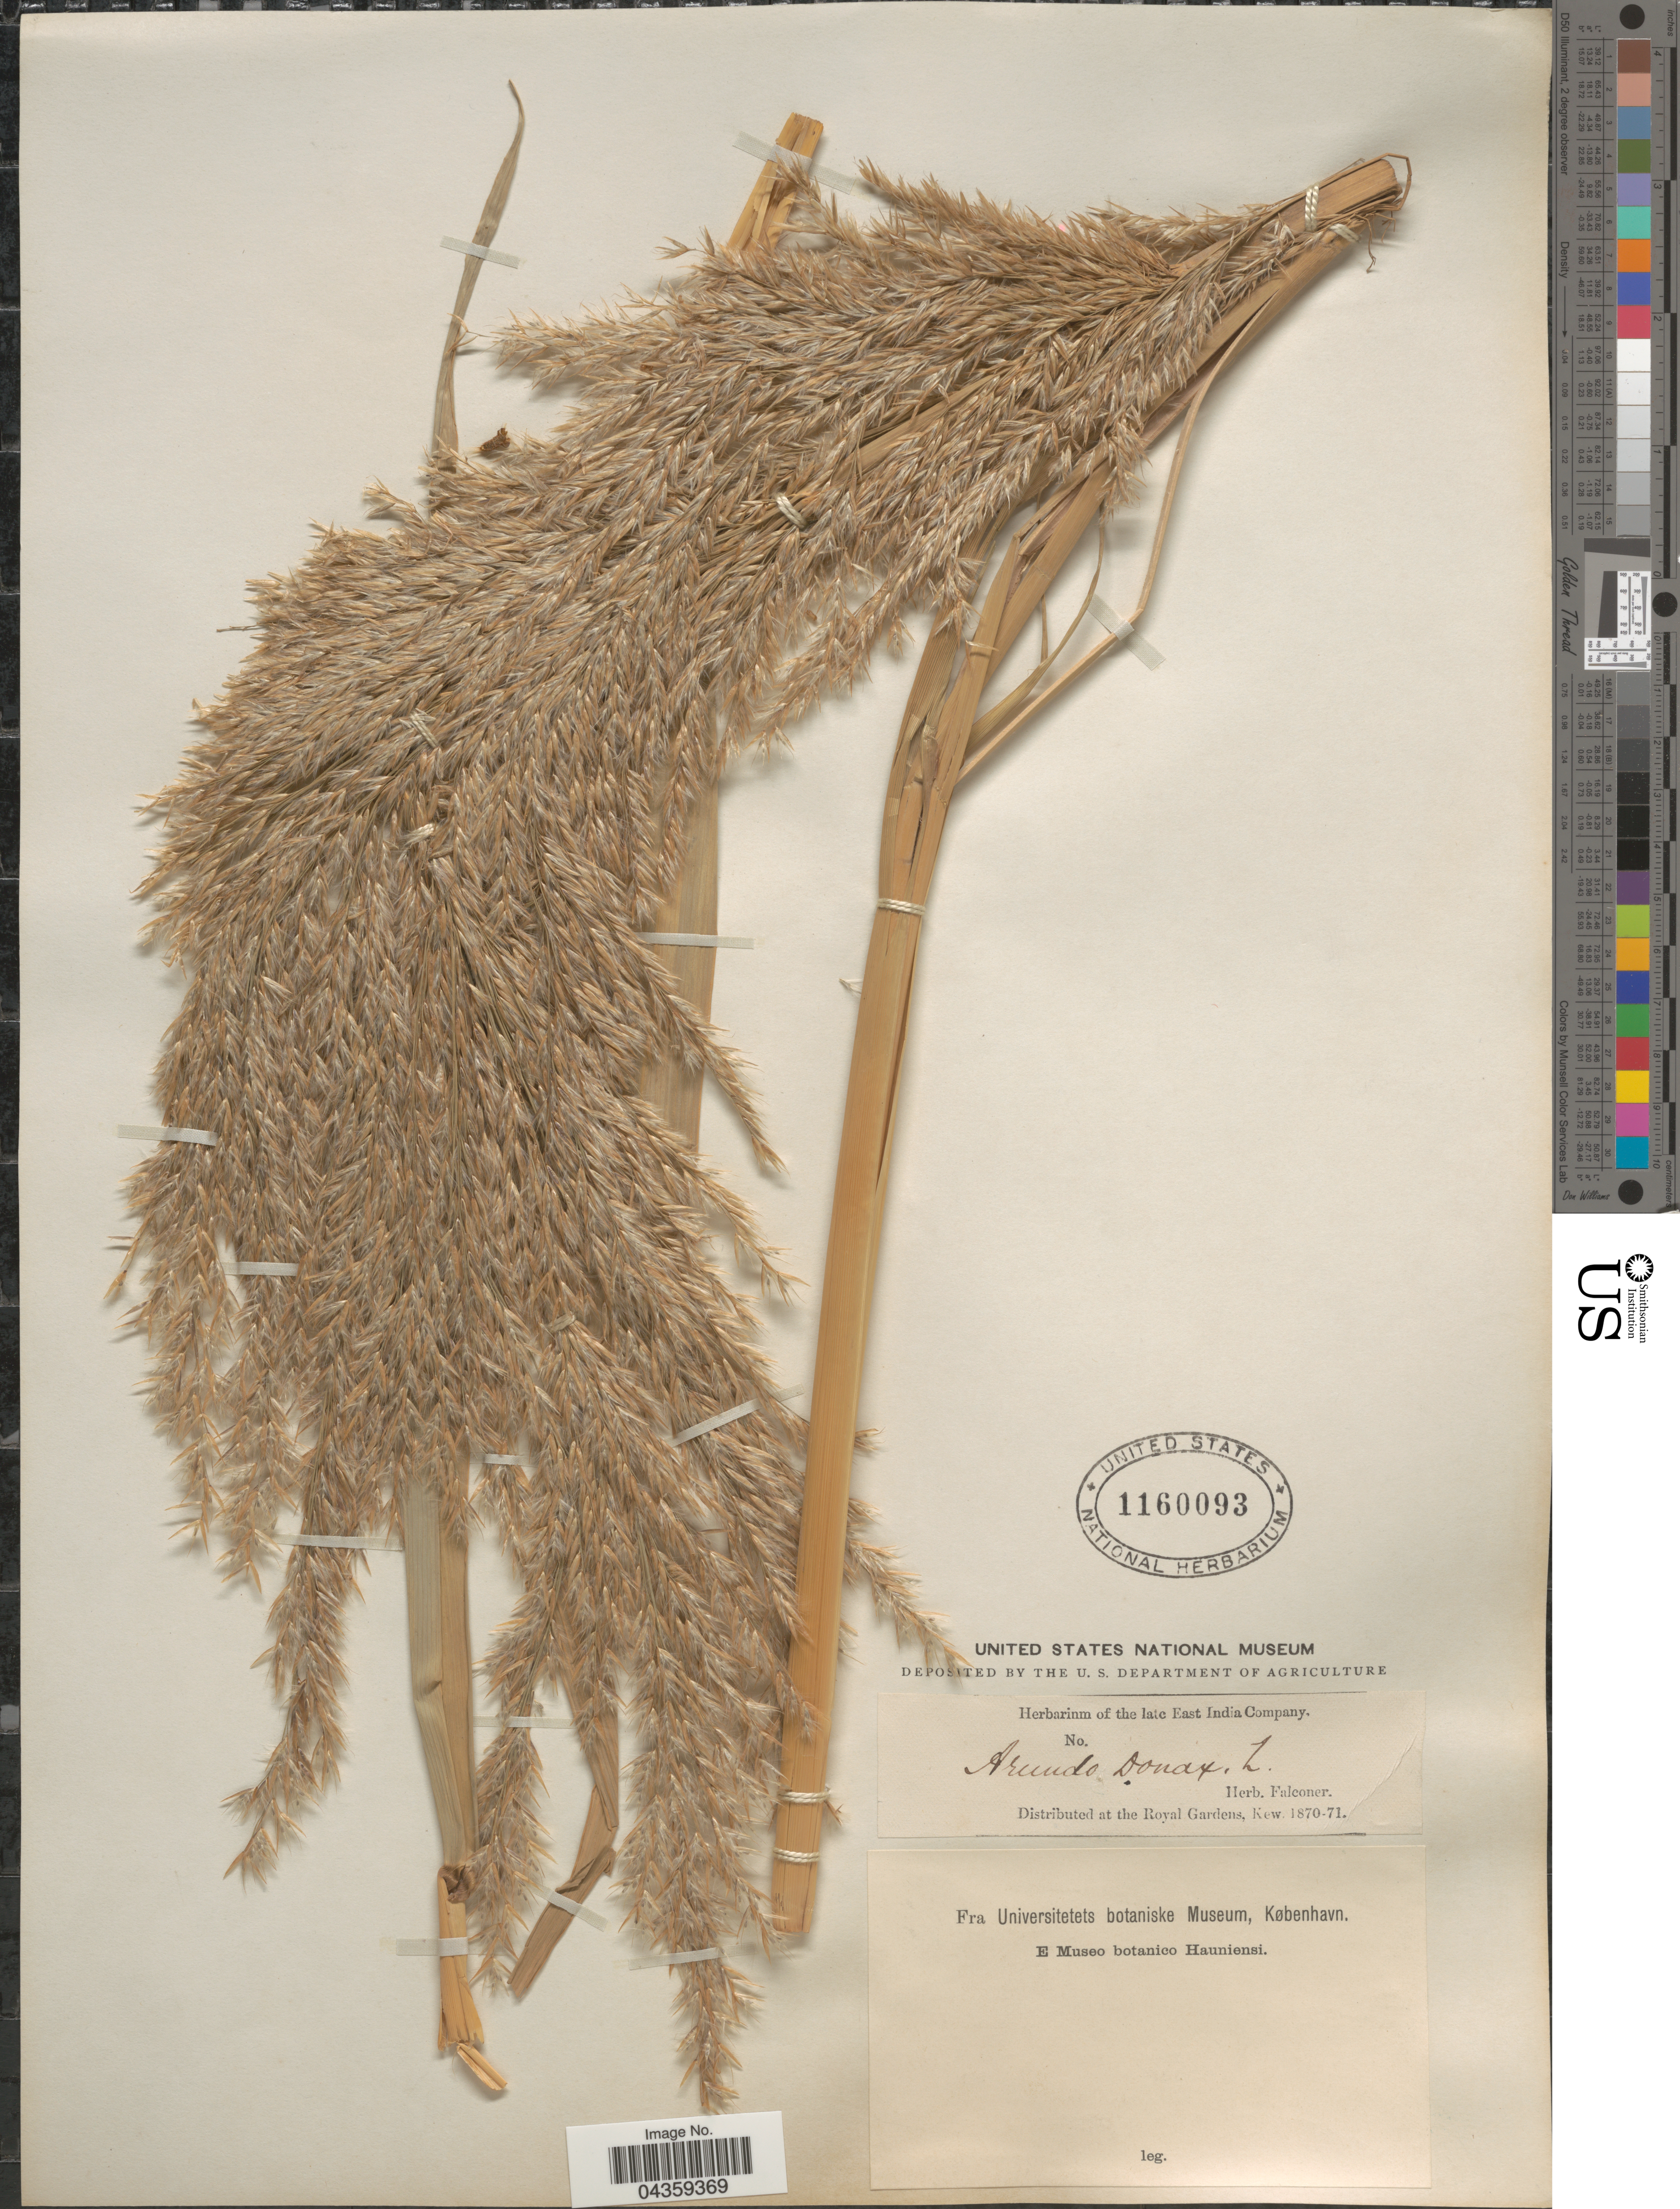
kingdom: Plantae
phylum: Tracheophyta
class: Liliopsida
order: Poales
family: Poaceae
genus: Arundo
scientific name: Arundo donax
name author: L.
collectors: ex herb. Falconer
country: India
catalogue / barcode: US 1160093